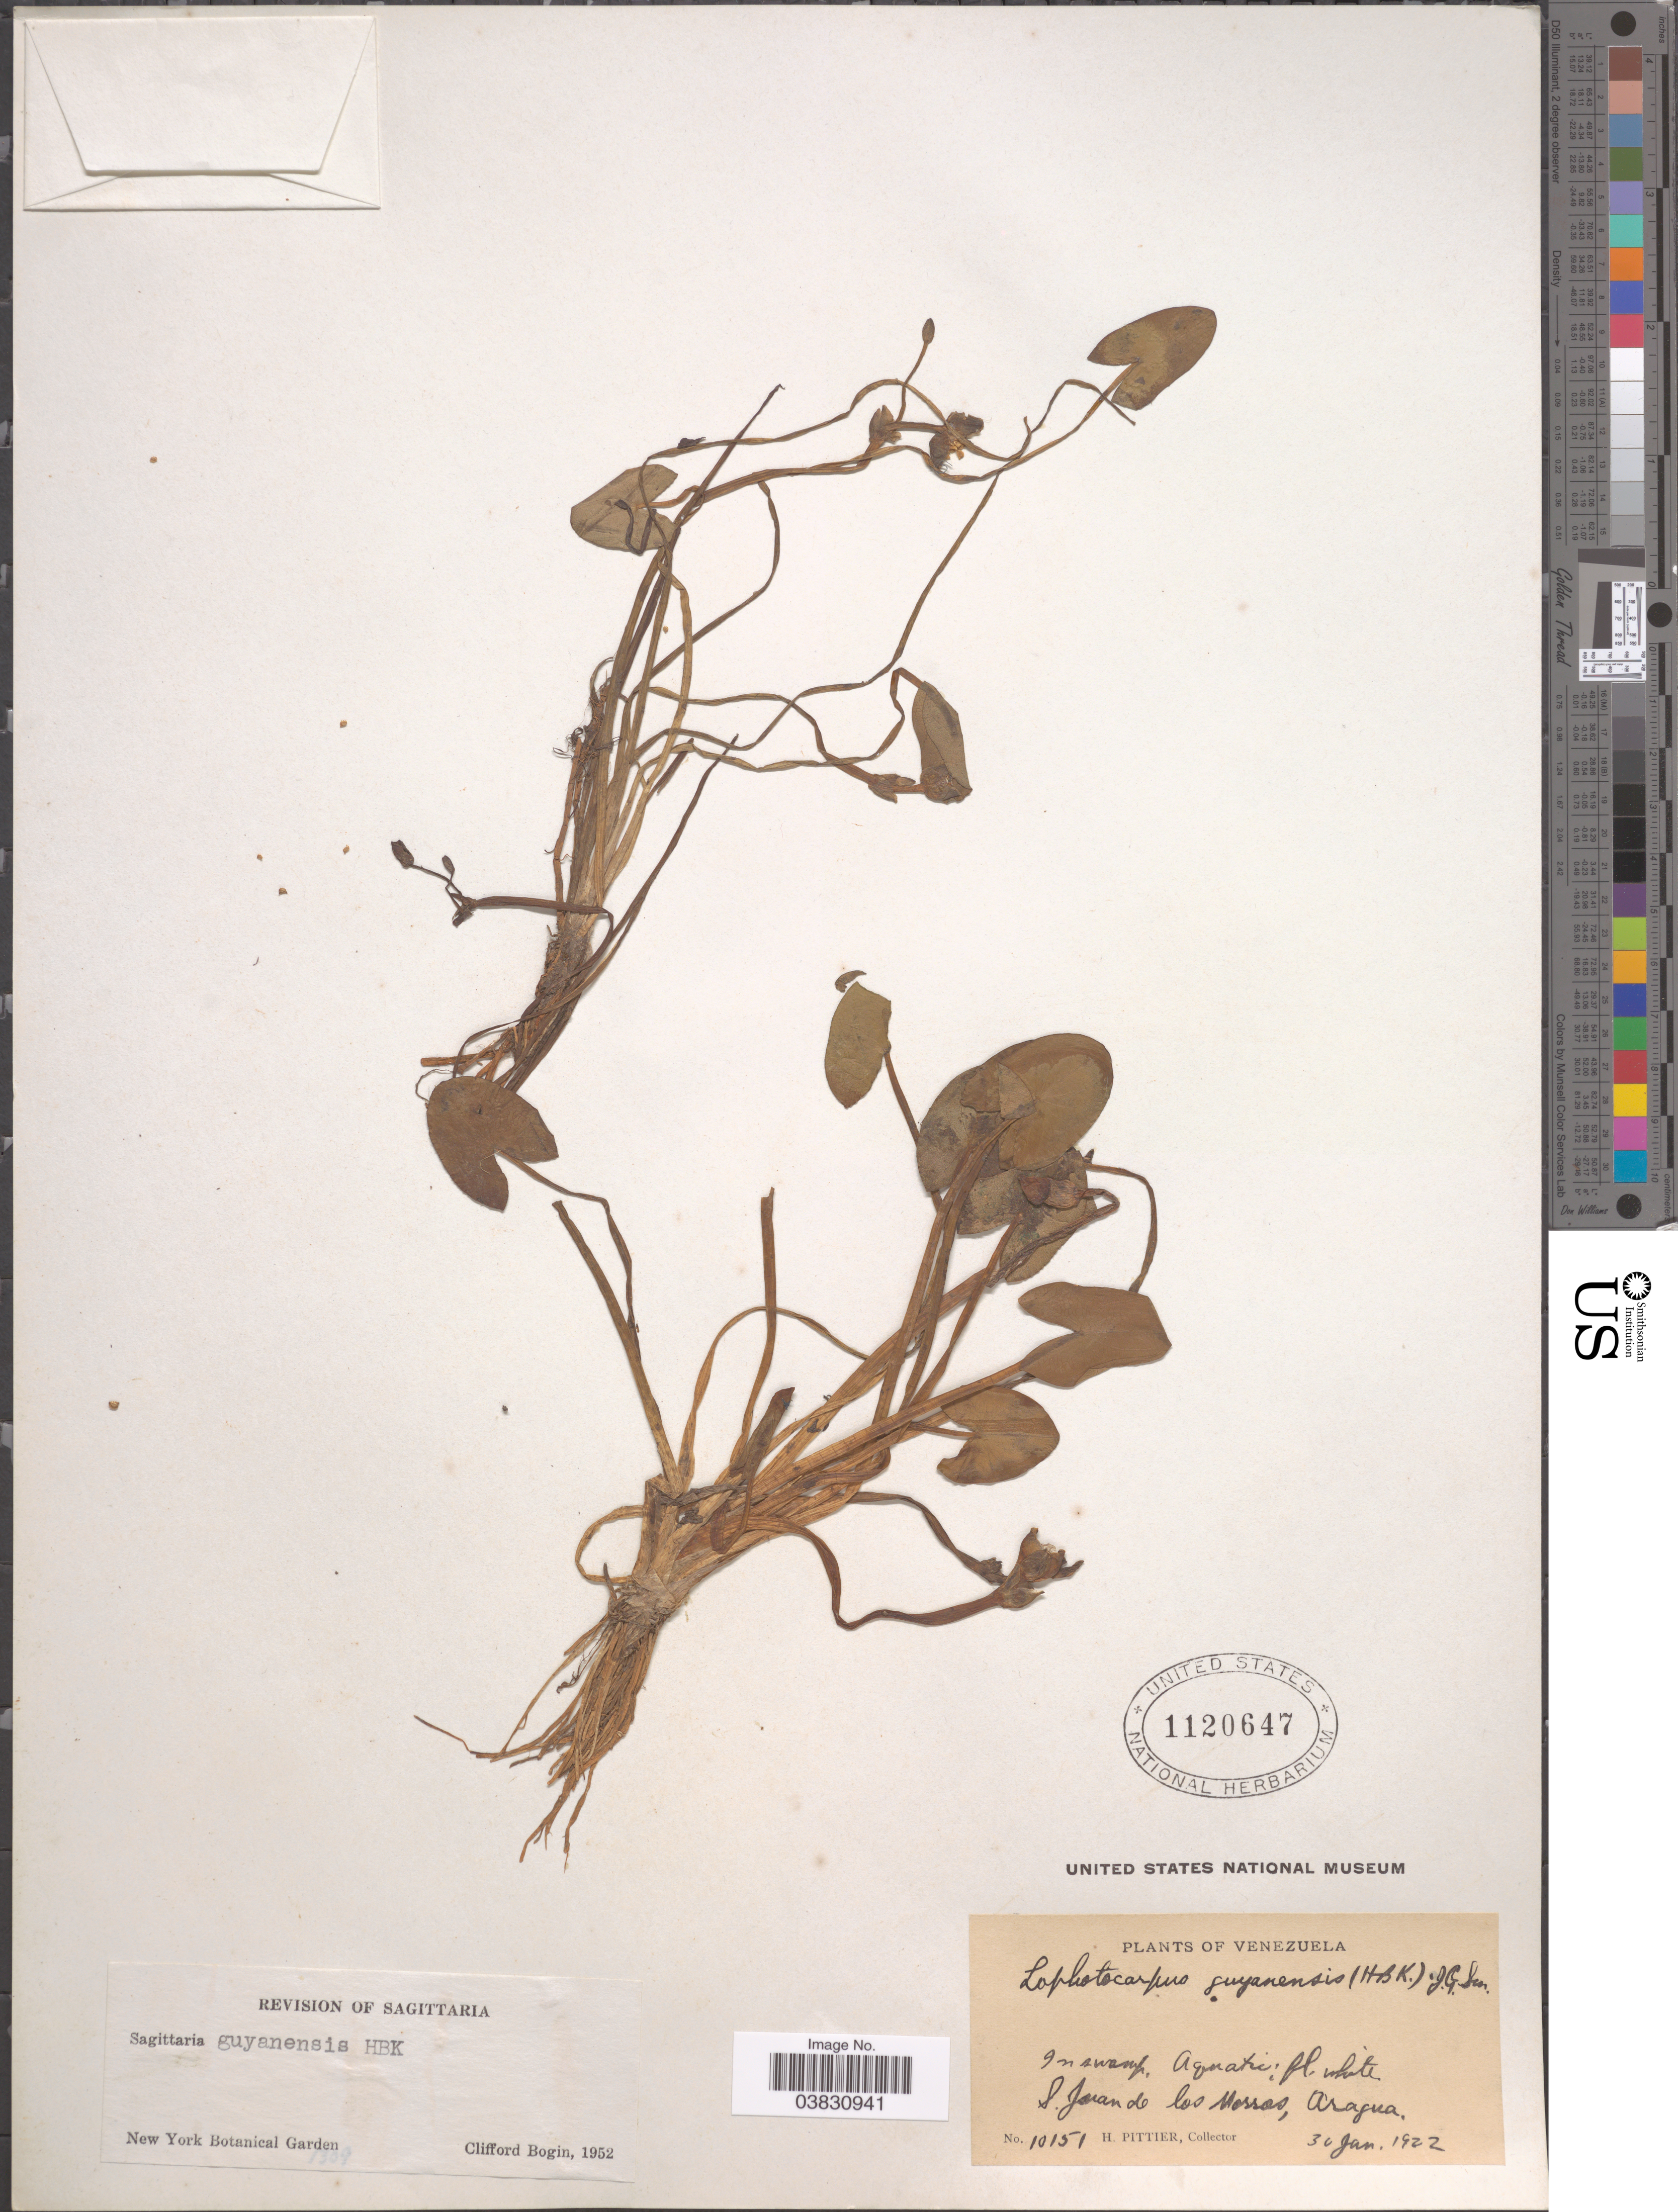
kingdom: Plantae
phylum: Tracheophyta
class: Liliopsida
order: Alismatales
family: Alismataceae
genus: Sagittaria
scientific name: Sagittaria guayanensis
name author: Kunth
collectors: H. F. Pittier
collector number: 10151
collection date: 1922-01-30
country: Venezuela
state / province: Aragua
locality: S. Juan de los Morros.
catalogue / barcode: US 1120647